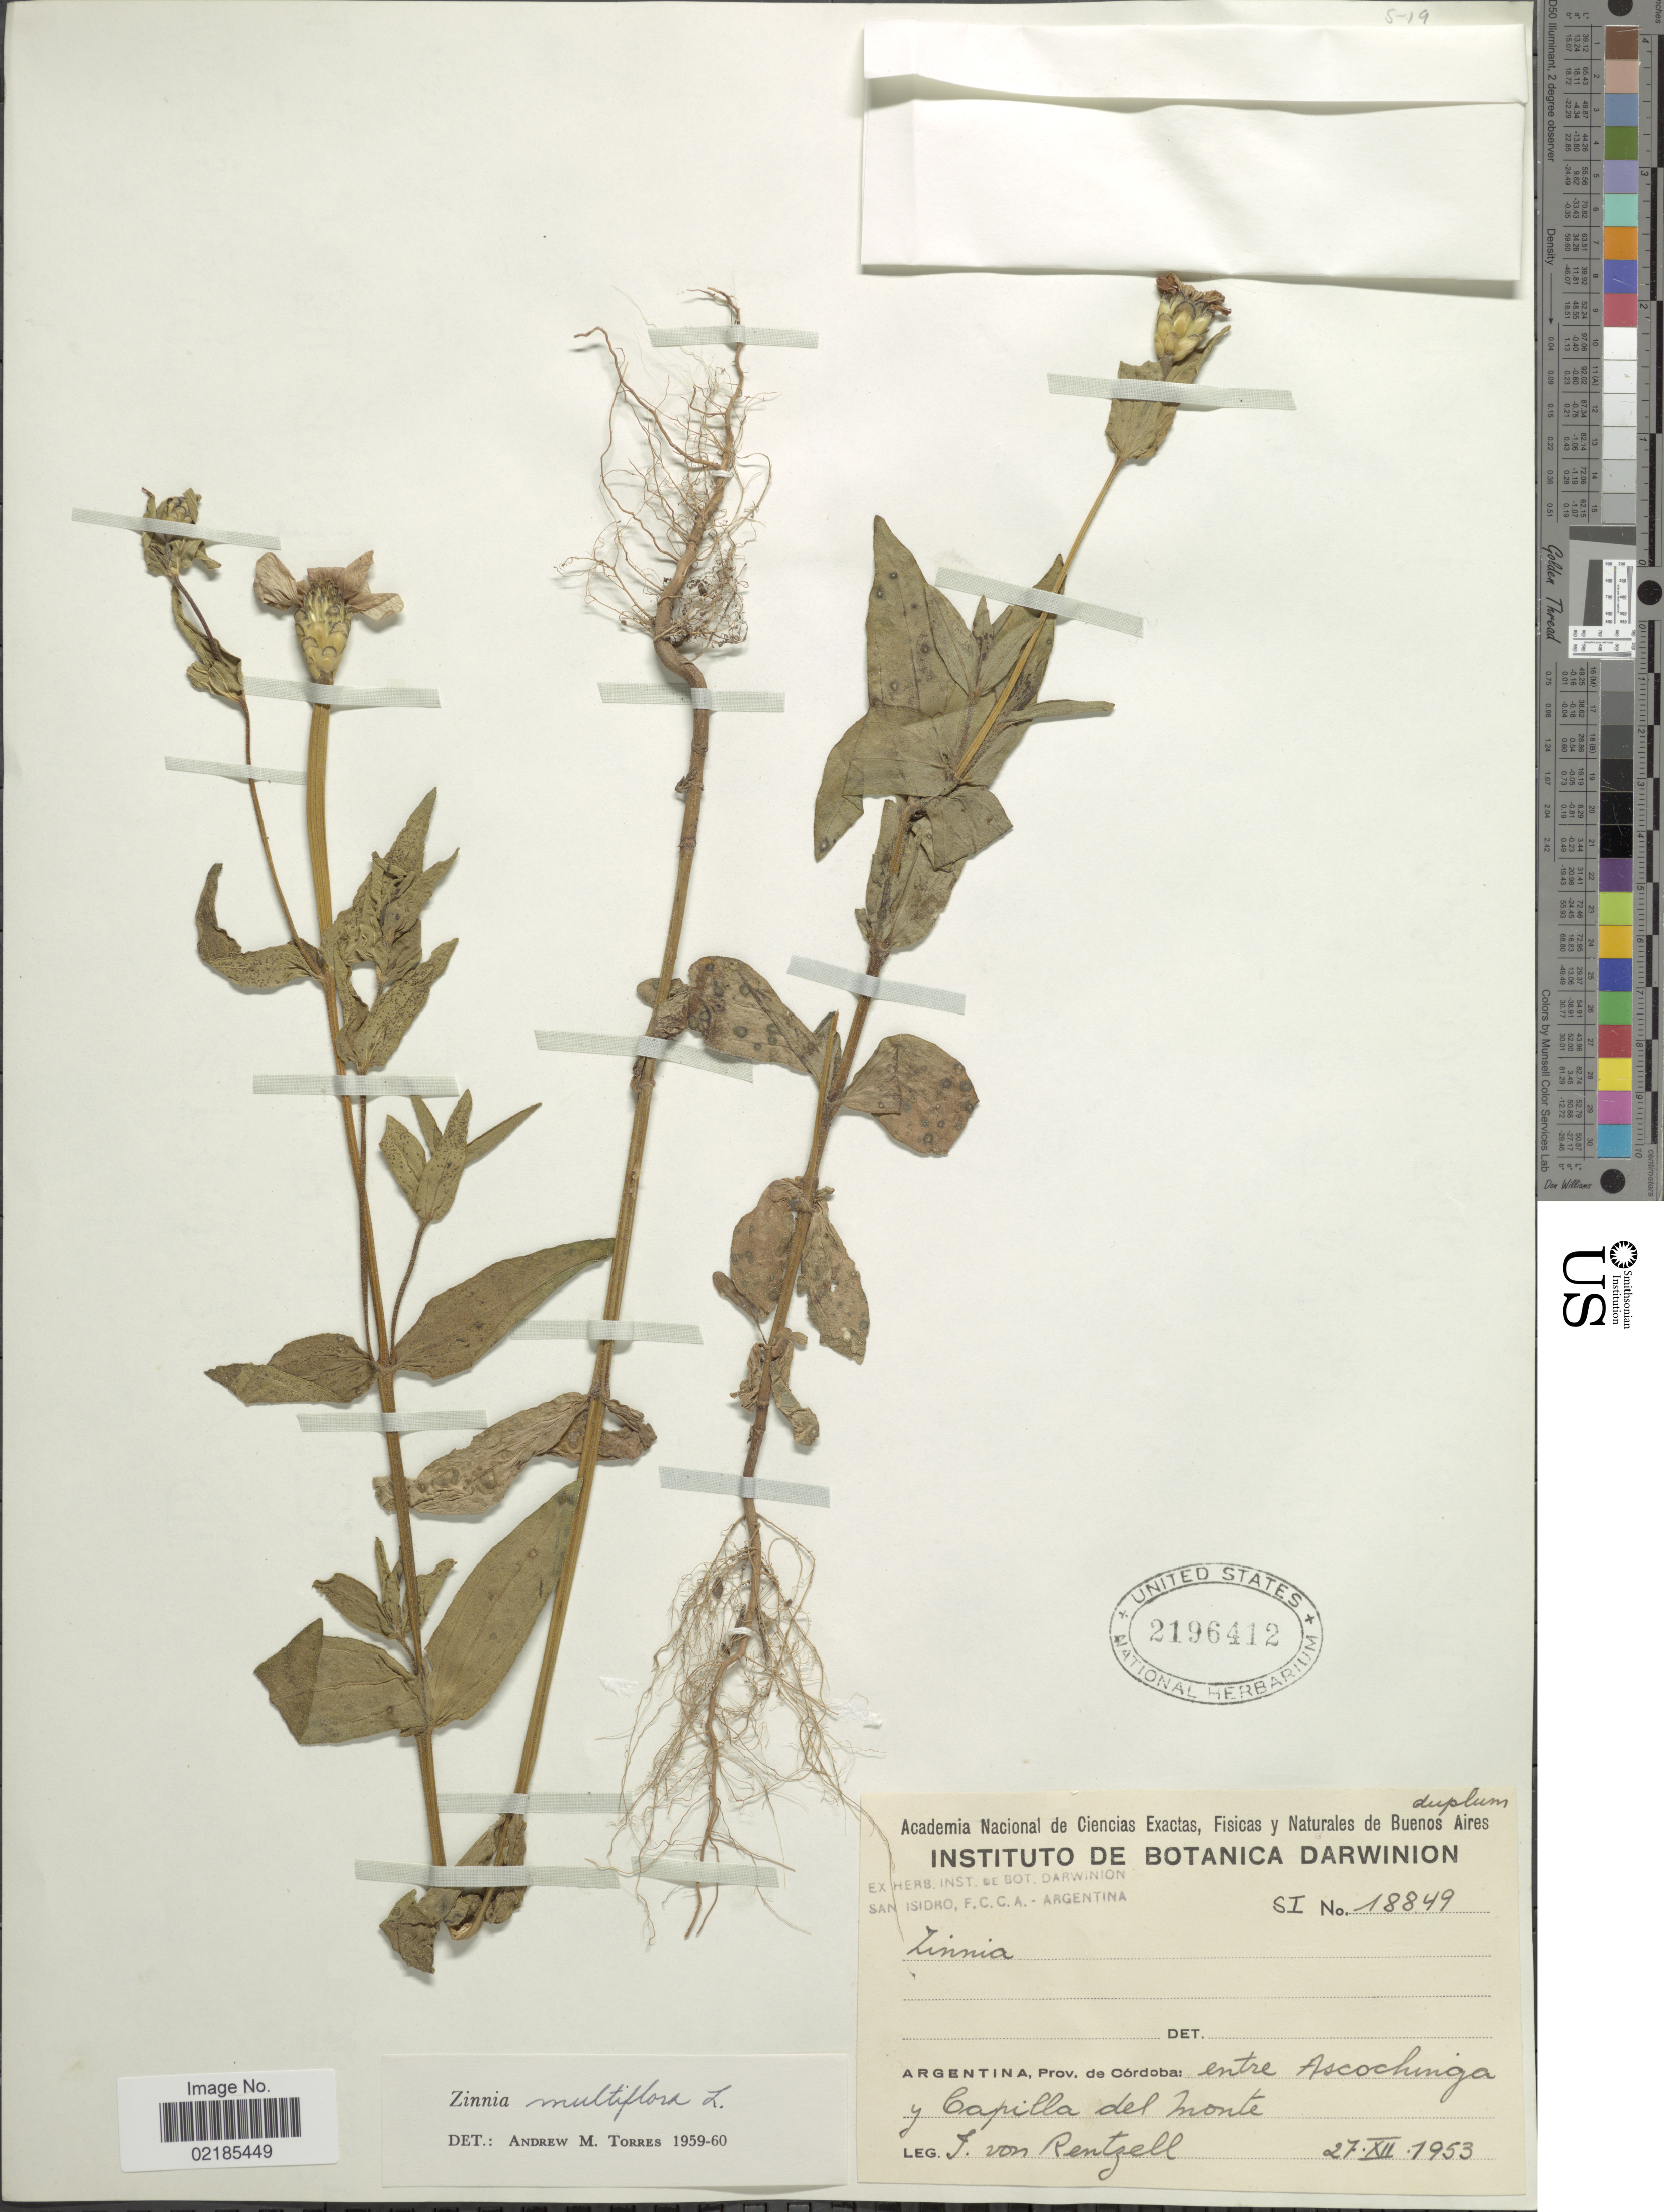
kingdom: Plantae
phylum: Tracheophyta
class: Magnoliopsida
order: Asterales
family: Asteraceae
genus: Zinnia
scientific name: Zinnia multiflora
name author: L.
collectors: I. von Rentzell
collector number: SI18849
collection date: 1953-12-27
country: Colombia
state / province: Córdoba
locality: Entre Ascochinga y Capilla del Monte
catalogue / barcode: US 2196412